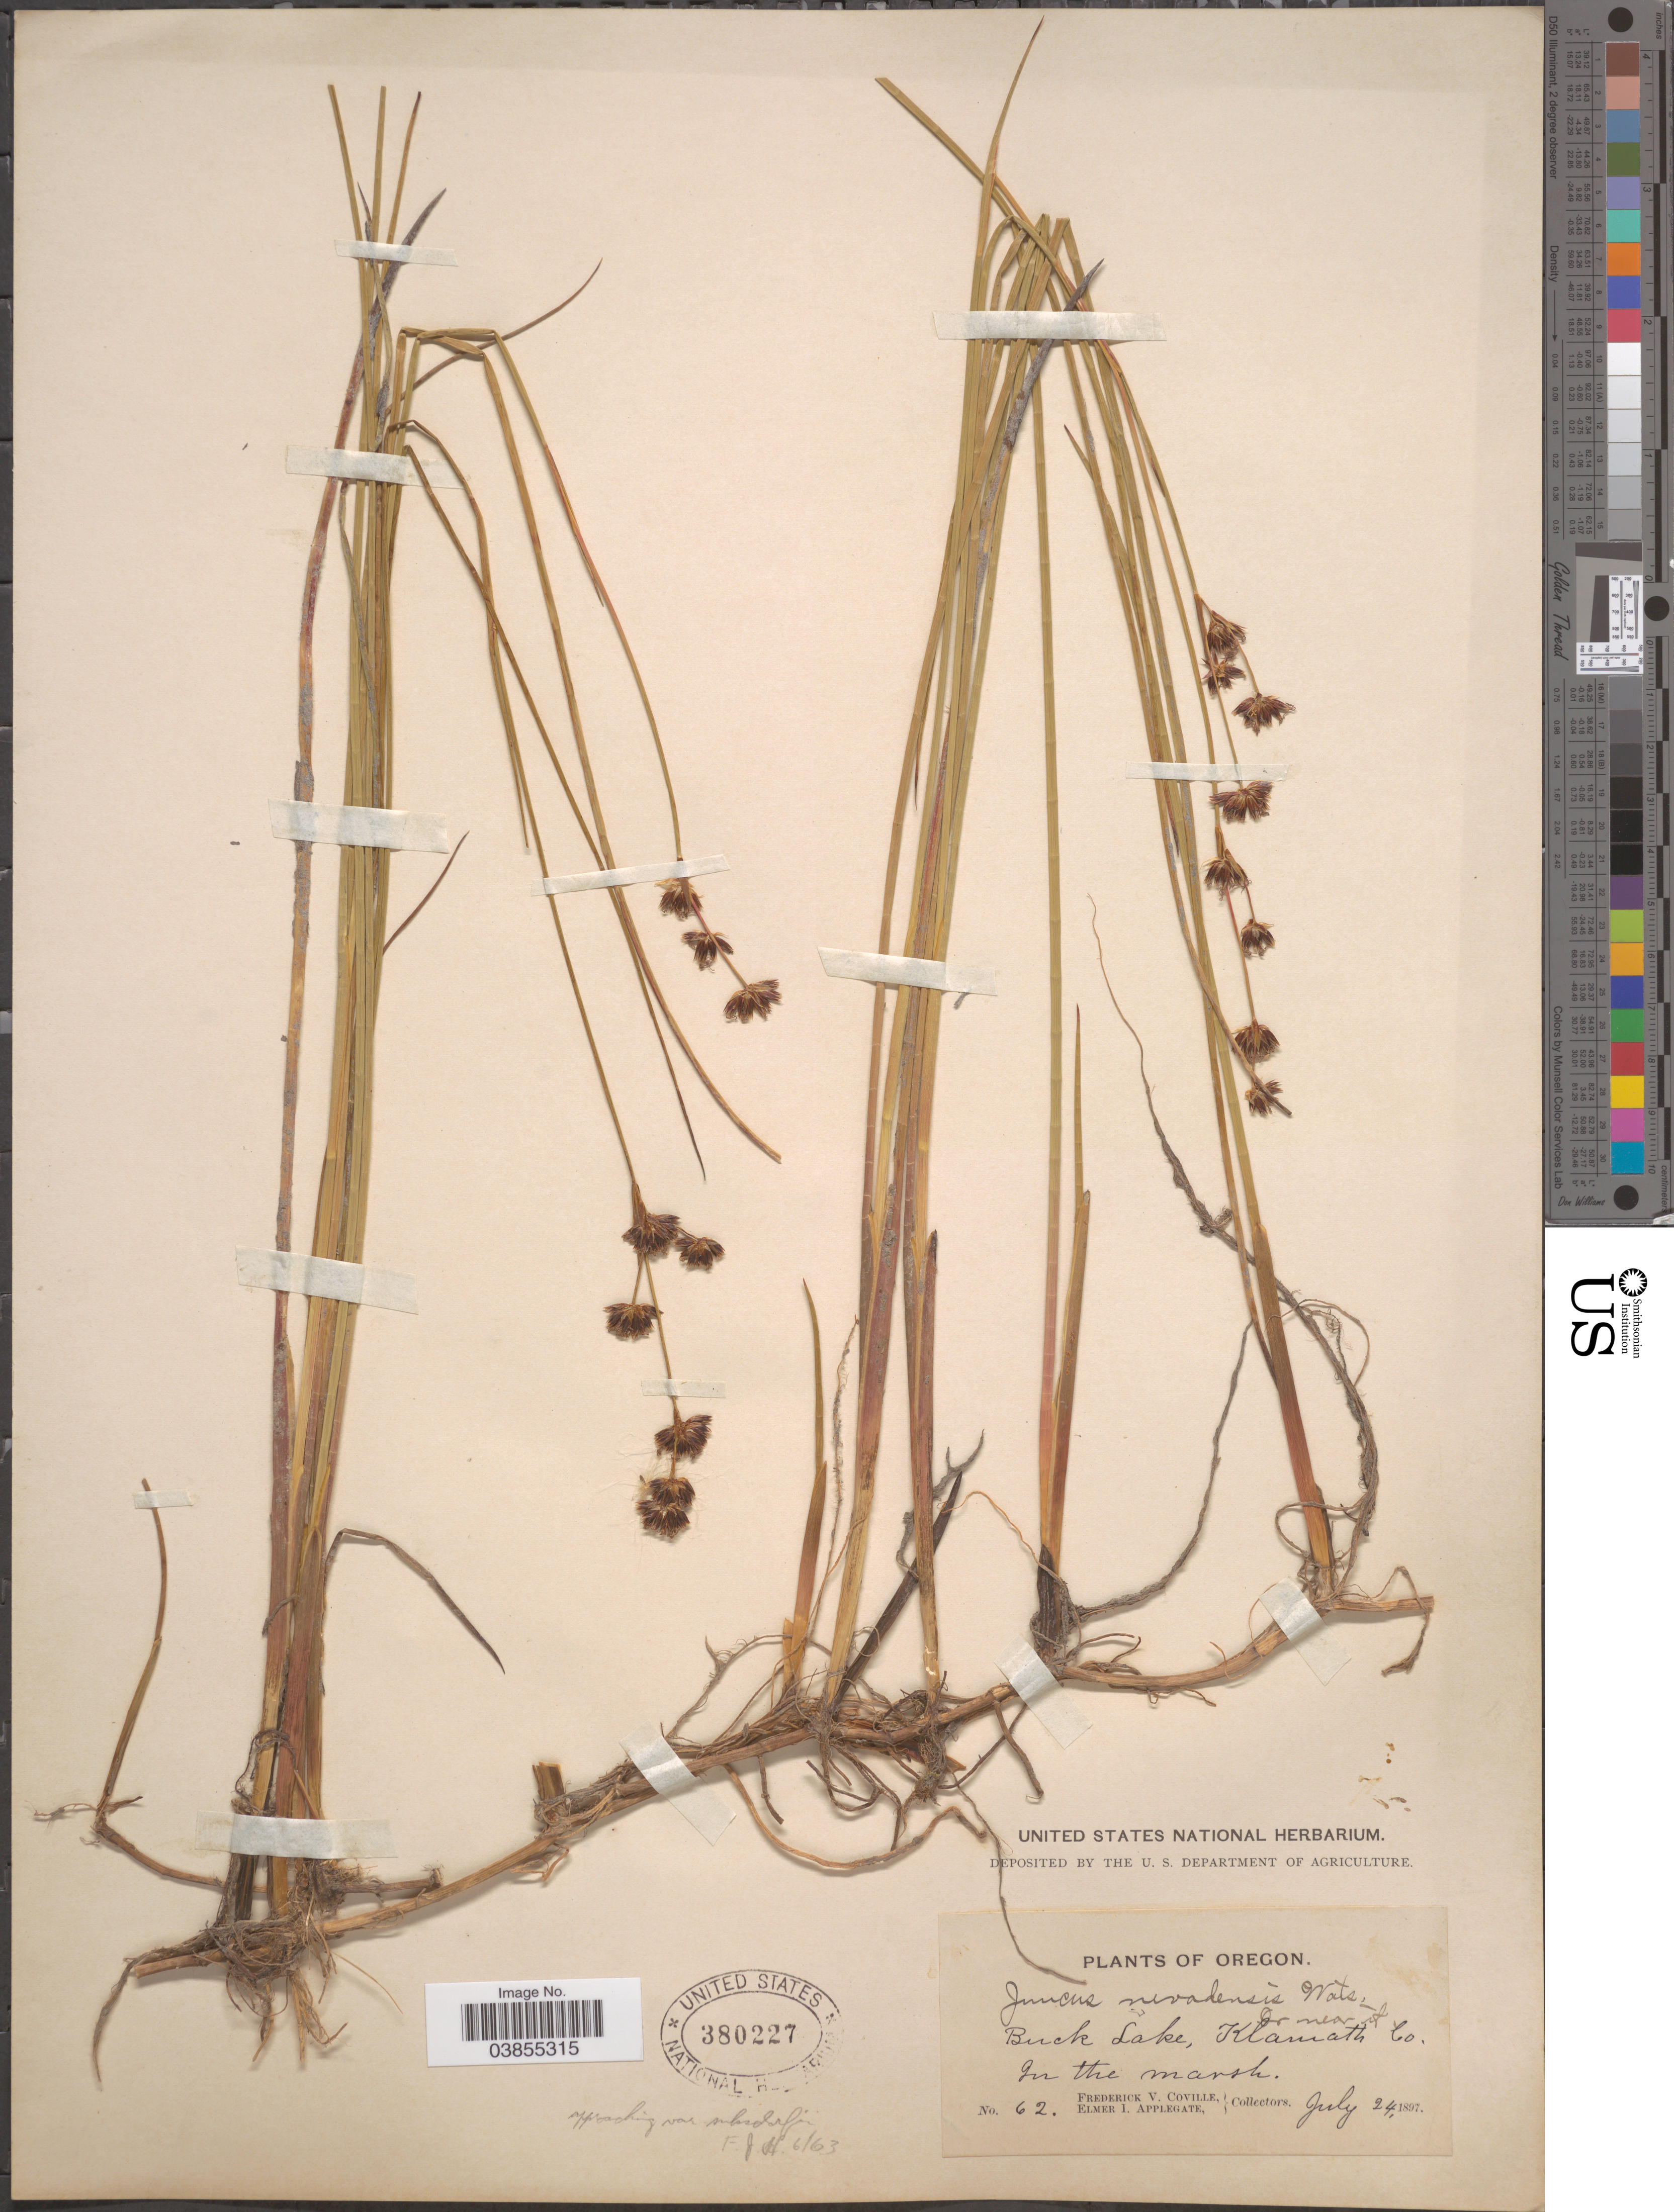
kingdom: Plantae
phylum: Tracheophyta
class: Liliopsida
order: Poales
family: Juncaceae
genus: Juncus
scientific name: Juncus nevadensis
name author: S. Watson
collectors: F. V. Coville & E. I. Applegate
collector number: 62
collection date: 1897-07-24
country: United States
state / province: Oregon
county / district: Klamath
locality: Buck Lake, Klamath Co.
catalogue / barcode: US 380227